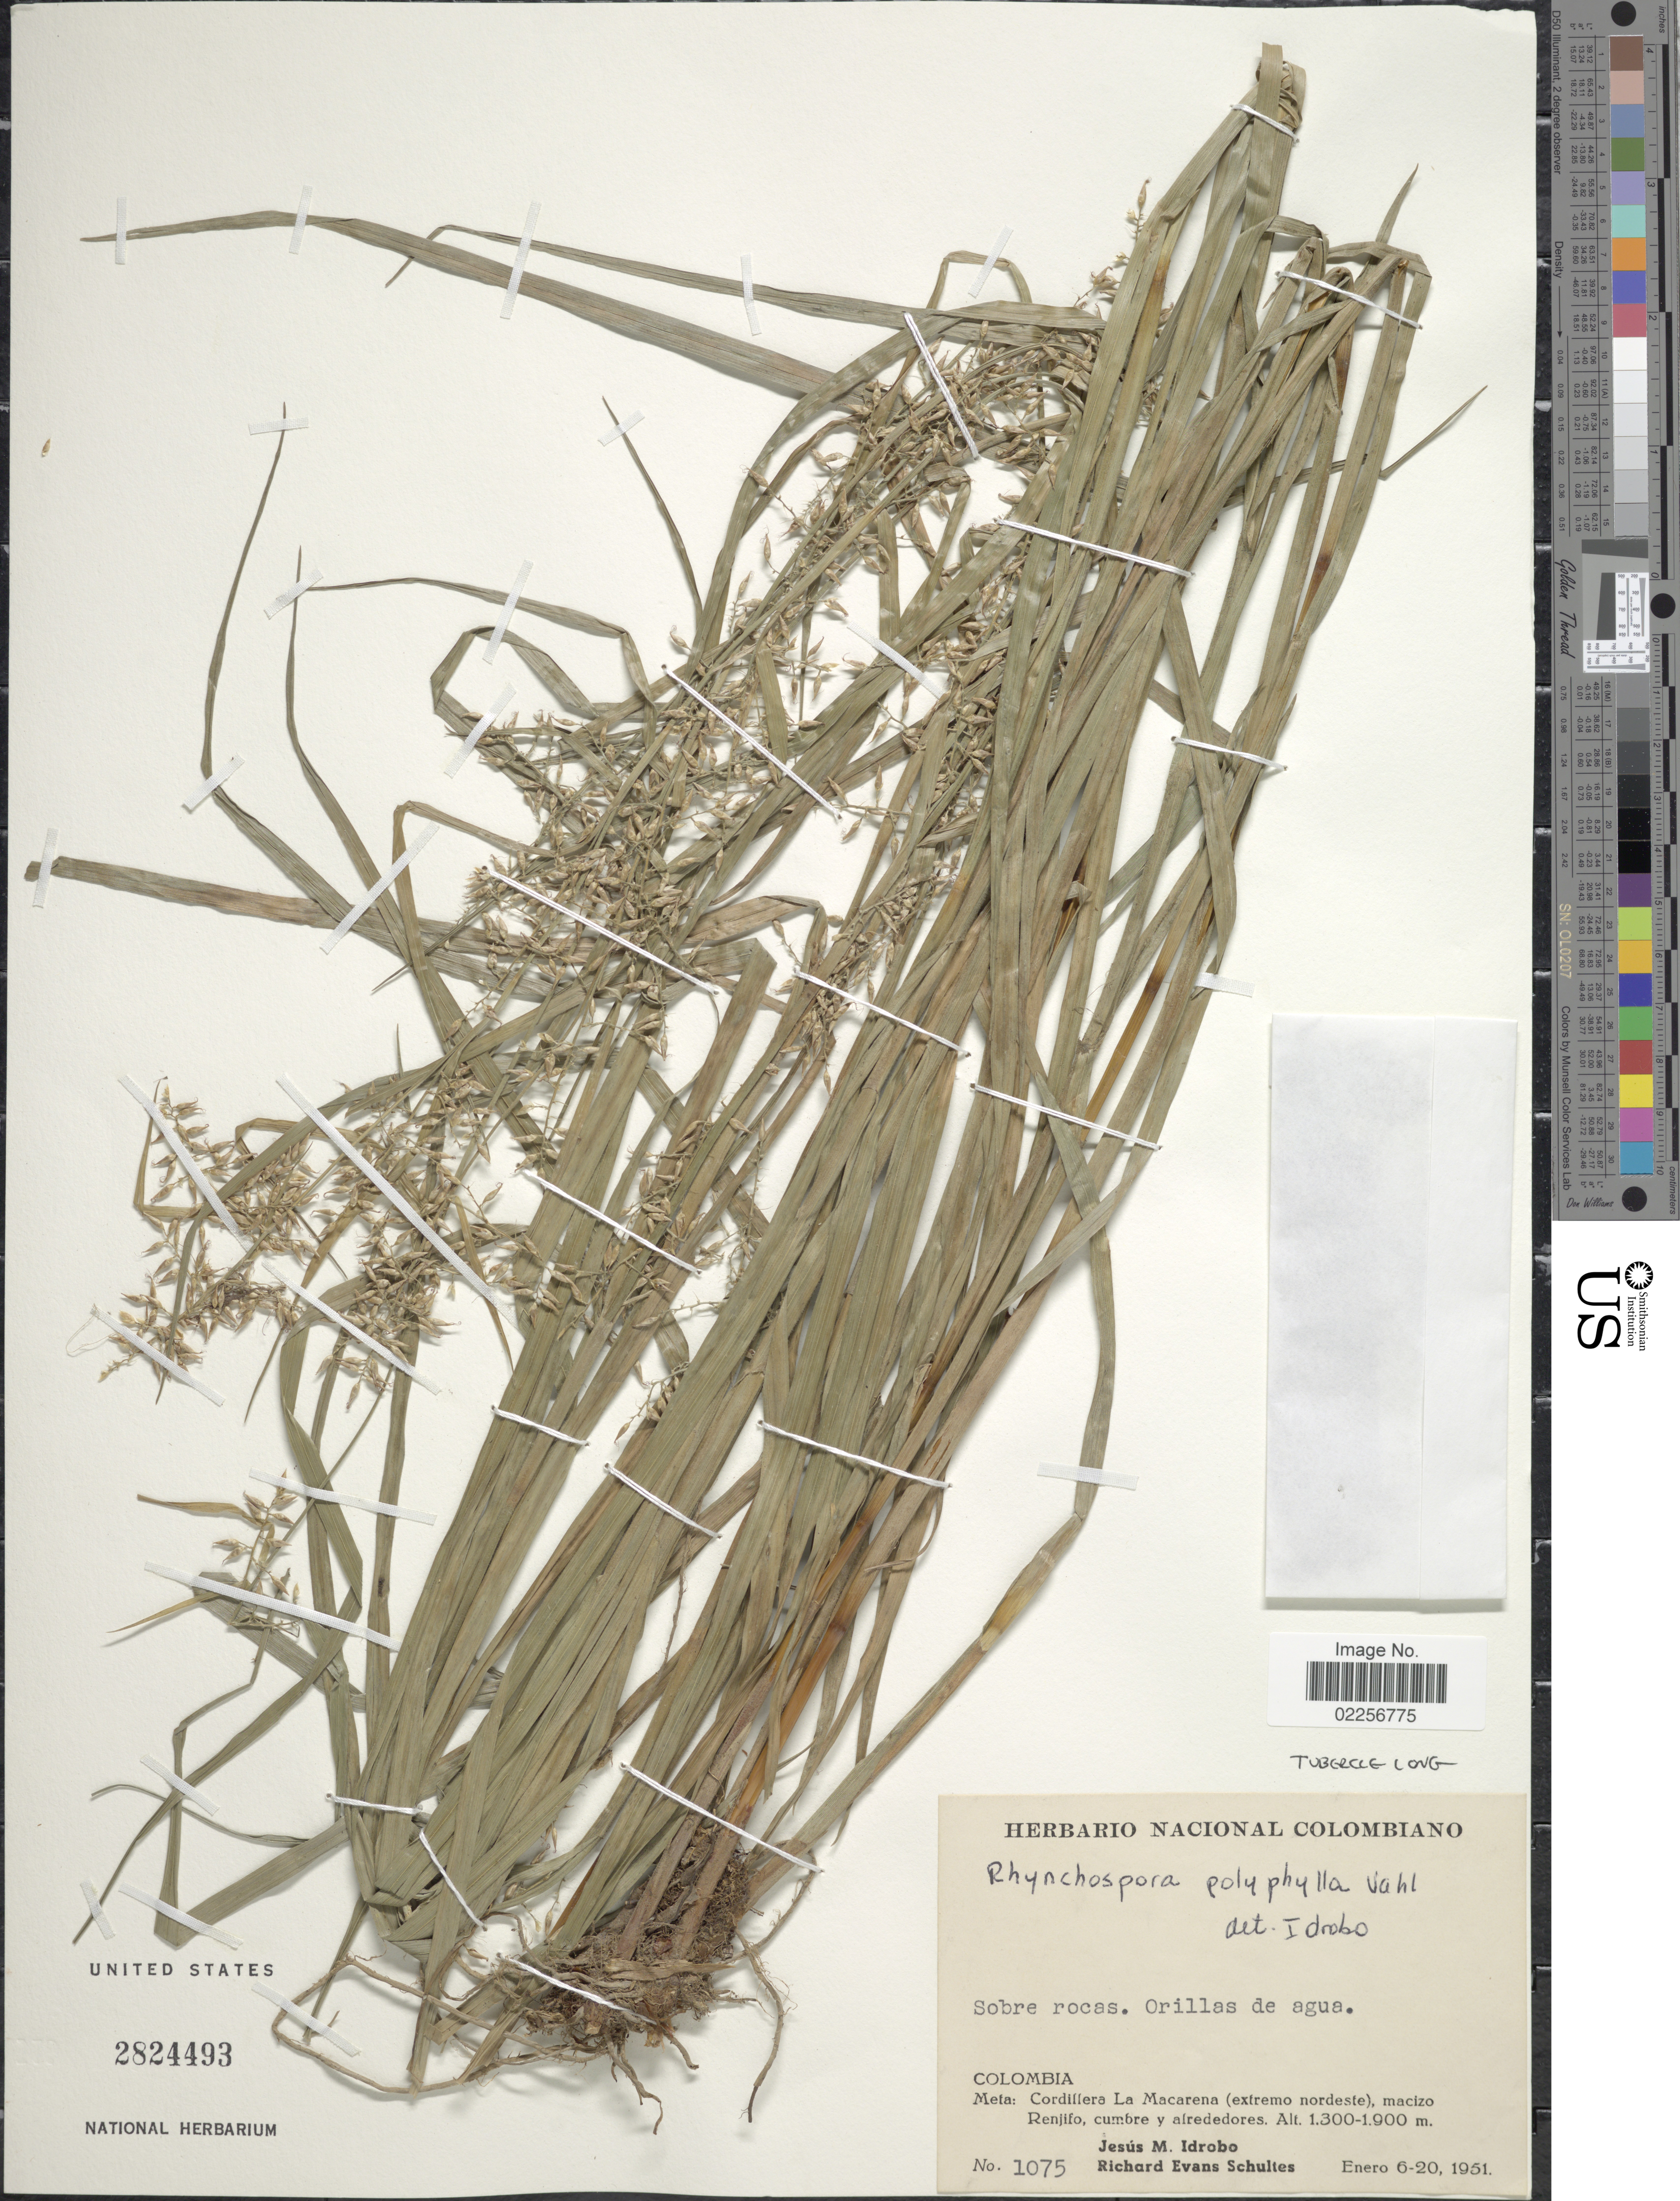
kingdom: Plantae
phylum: Tracheophyta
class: Liliopsida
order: Poales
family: Cyperaceae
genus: Rhynchospora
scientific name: Rhynchospora polyphylla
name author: (Vahl) Vahl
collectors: J. M. Idrobo & R. E. Schultes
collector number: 1075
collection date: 1951-01-06/1951-01-20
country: Colombia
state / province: Meta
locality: Cordillera La Macarena (extremo nordeste), macizo Renjifo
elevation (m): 1300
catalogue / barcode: US 2824493